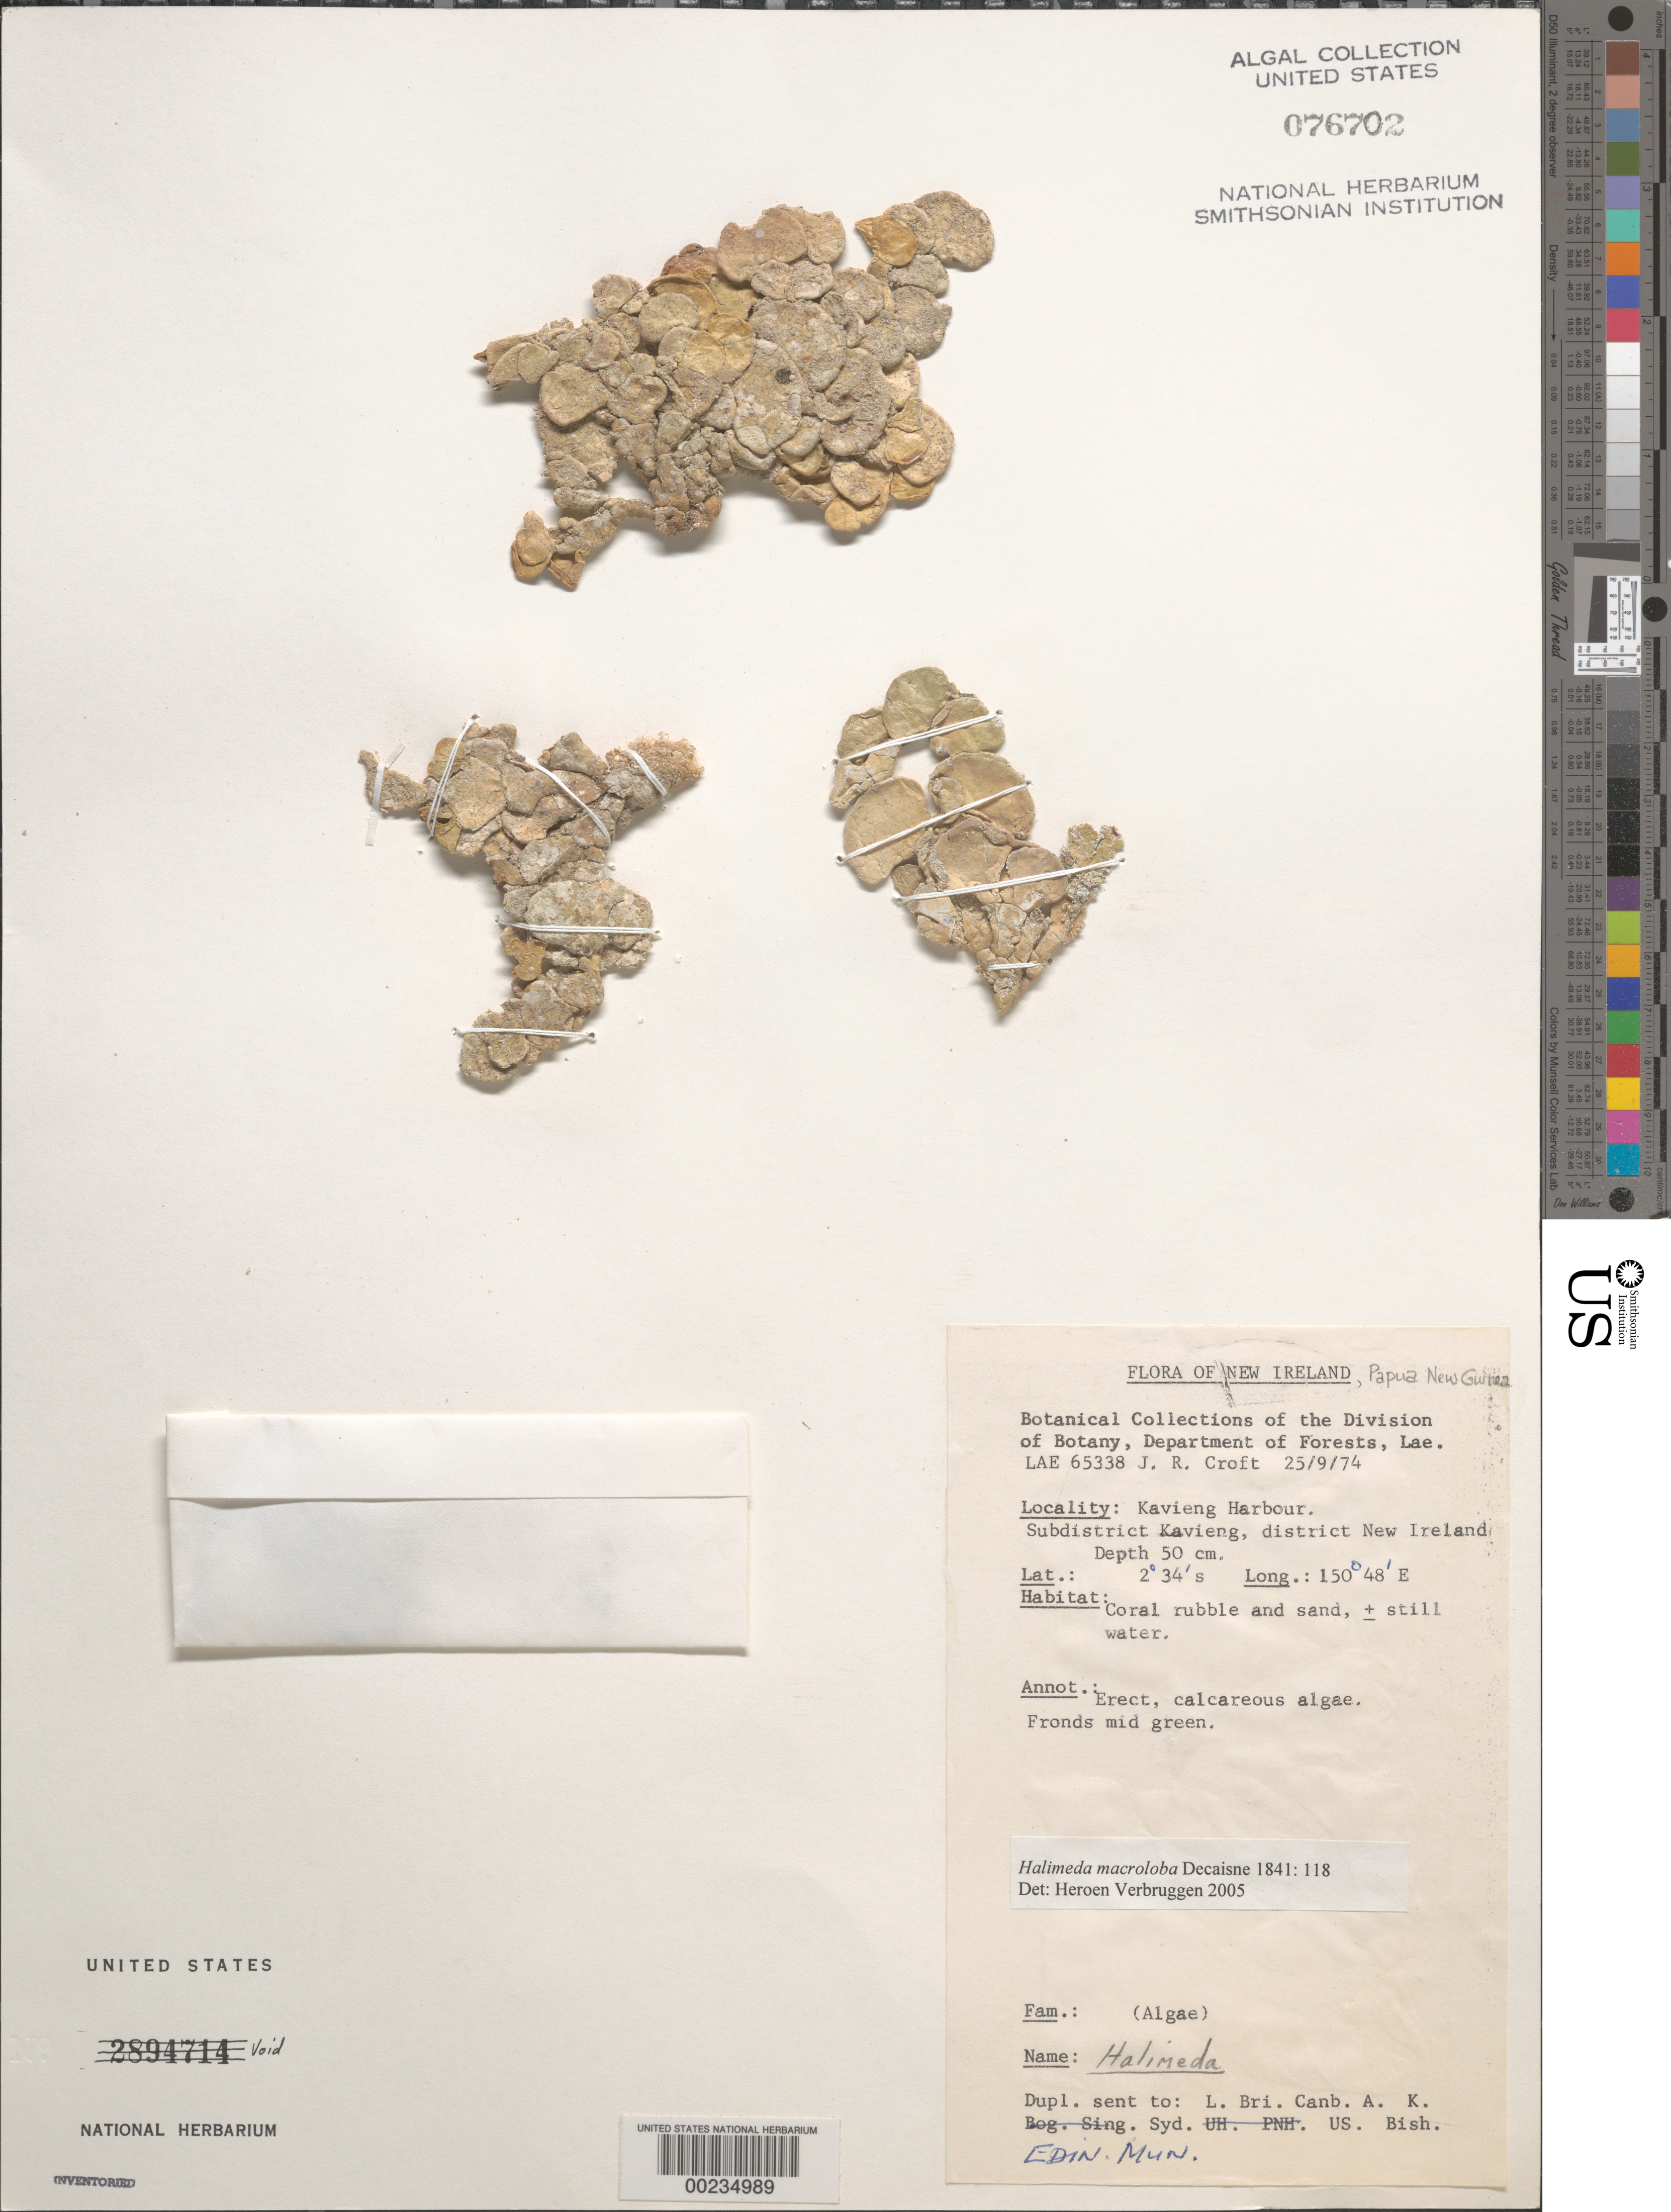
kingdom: Plantae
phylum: Chlorophyta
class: Ulvophyceae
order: Bryopsidales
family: Halimedaceae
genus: Halimeda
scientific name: Halimeda macroloba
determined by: Verbruggen, H.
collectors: J. R. Croft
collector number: LAE 65338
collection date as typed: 25 Sep 1974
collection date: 1974-09-25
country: Papua New Guinea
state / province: New Ireland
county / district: Kavieng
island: New Ireland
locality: Kavieng Harbour, Kavieng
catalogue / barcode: US 76702